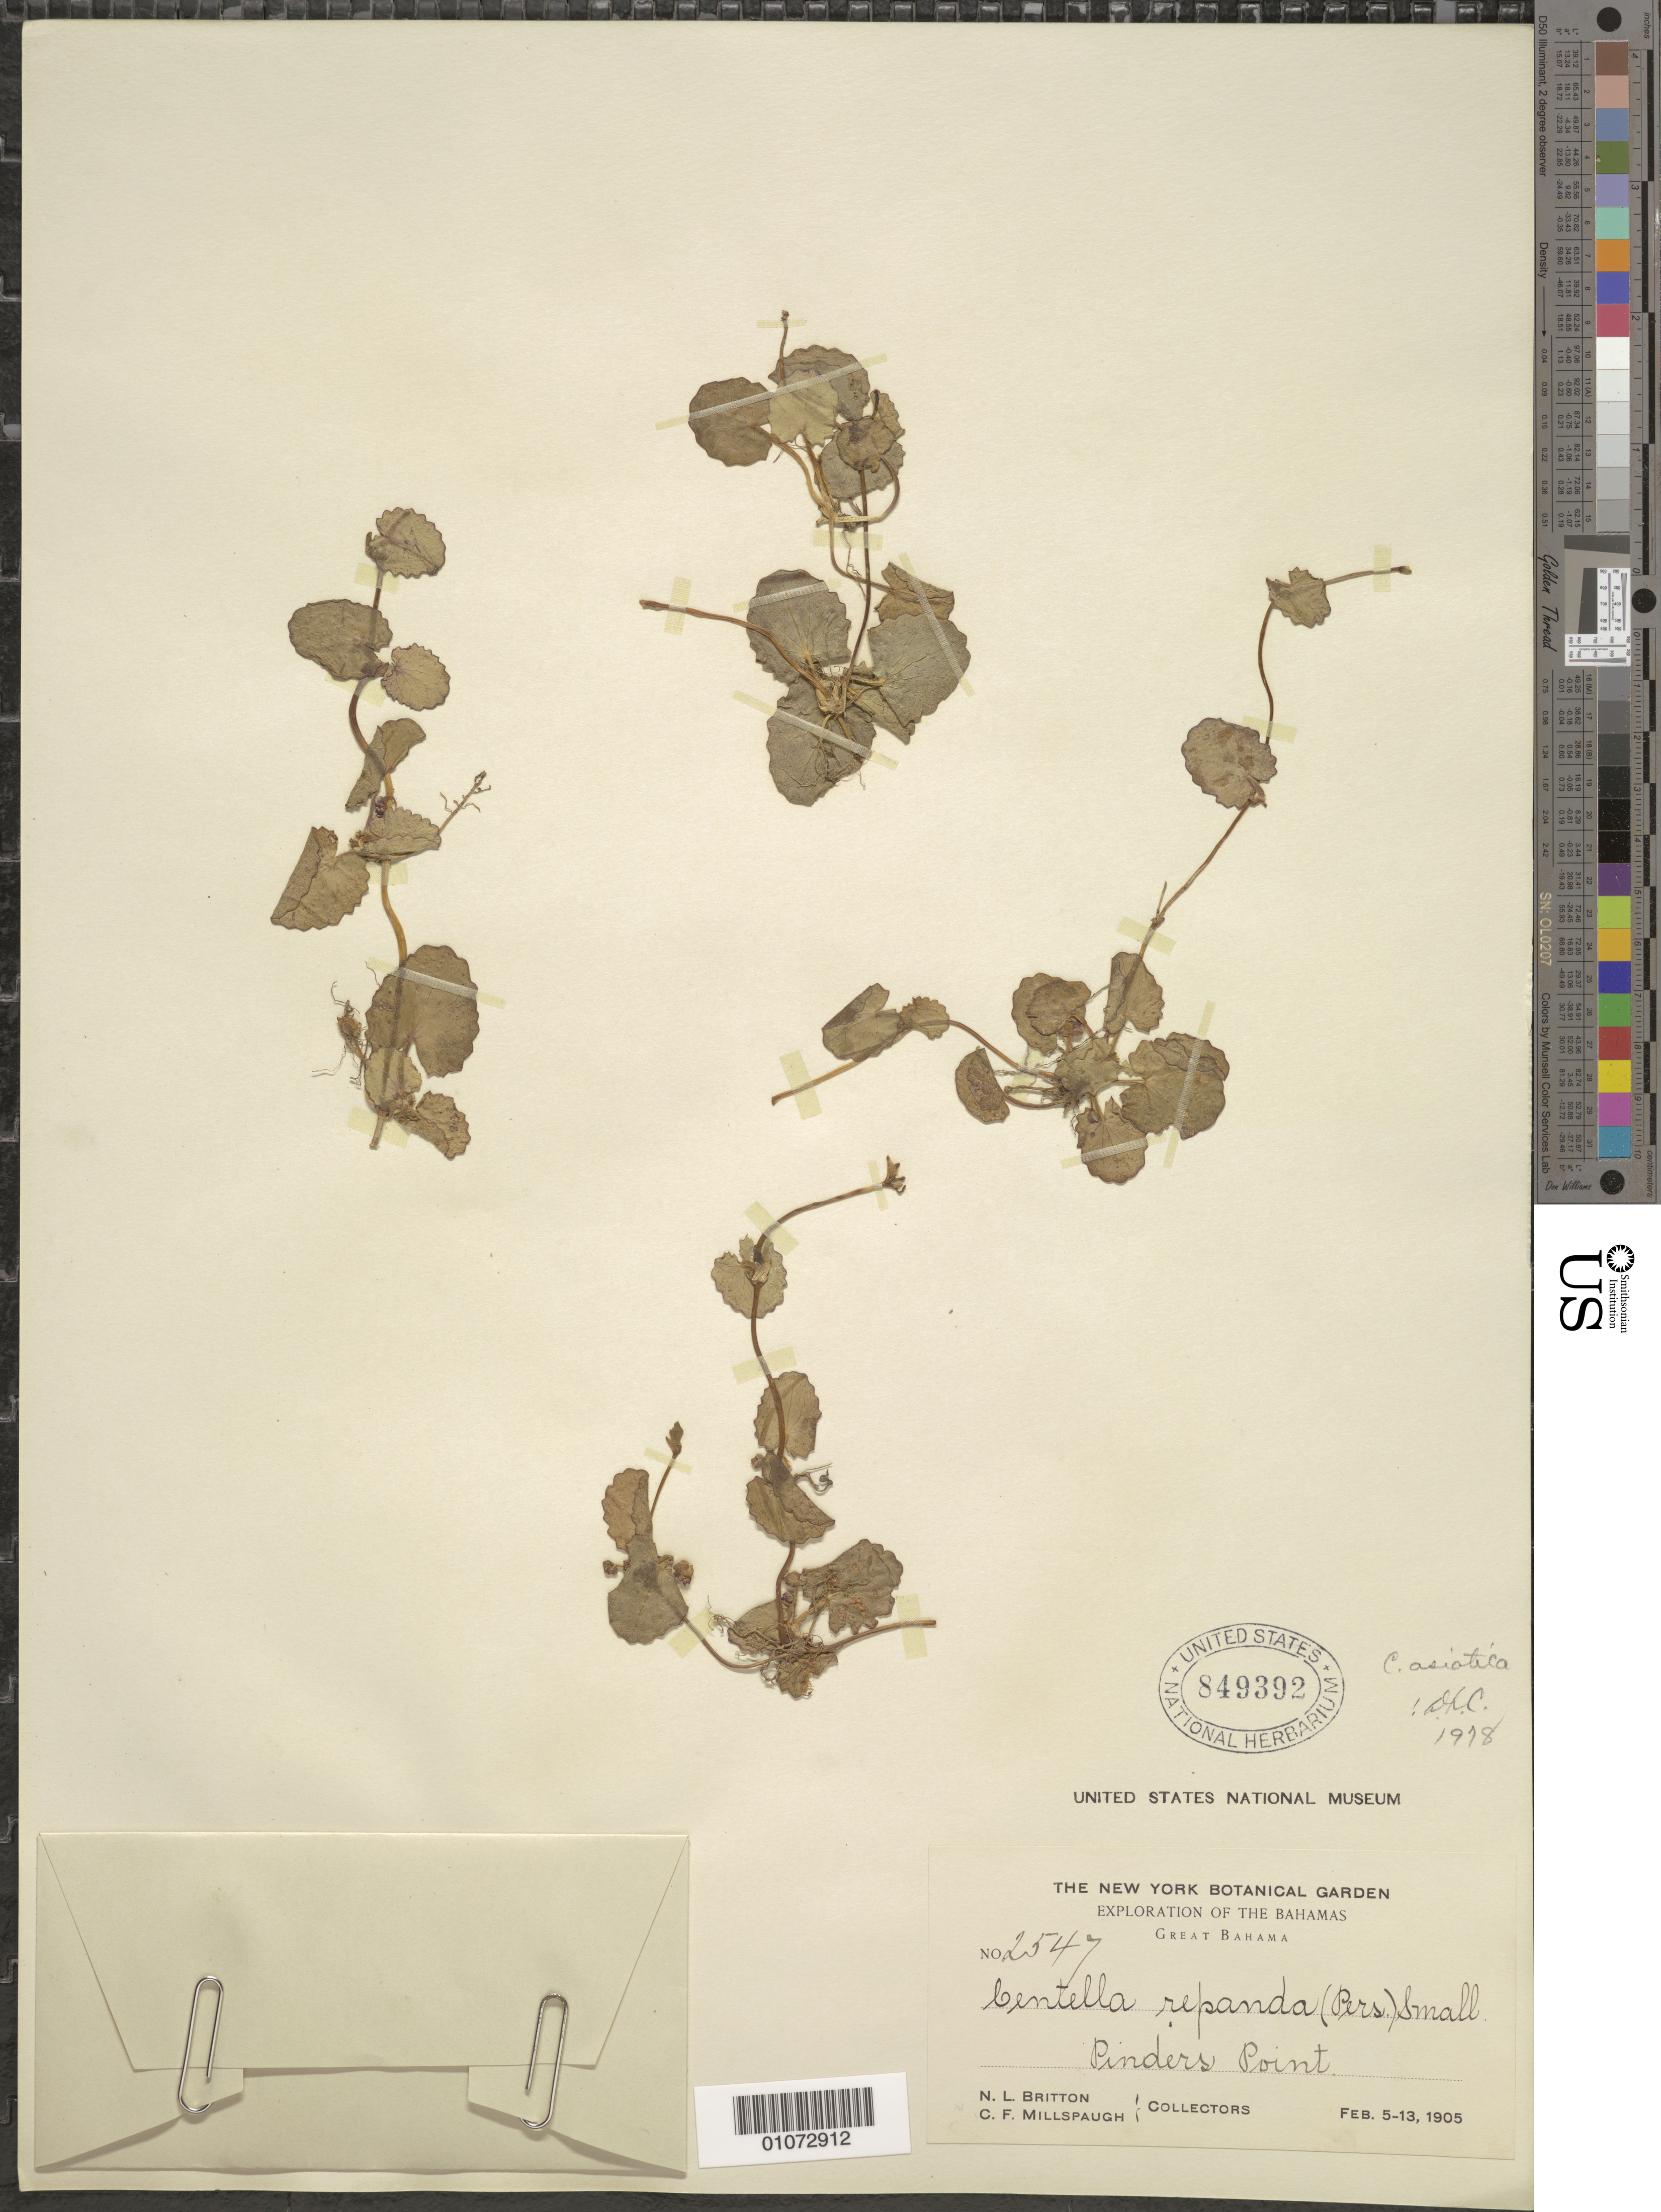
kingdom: Plantae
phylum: Tracheophyta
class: Magnoliopsida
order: Apiales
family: Apiaceae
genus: Centella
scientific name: Centella asiatica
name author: (L.) Urb.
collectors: N. Britton & C. F. Millspaugh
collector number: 2547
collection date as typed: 05 Feb 1905 to 13 Feb 1905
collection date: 1905-02-05/1905-02-13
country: Bahamas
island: Great Bahama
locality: Pinder's Point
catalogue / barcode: US 949392